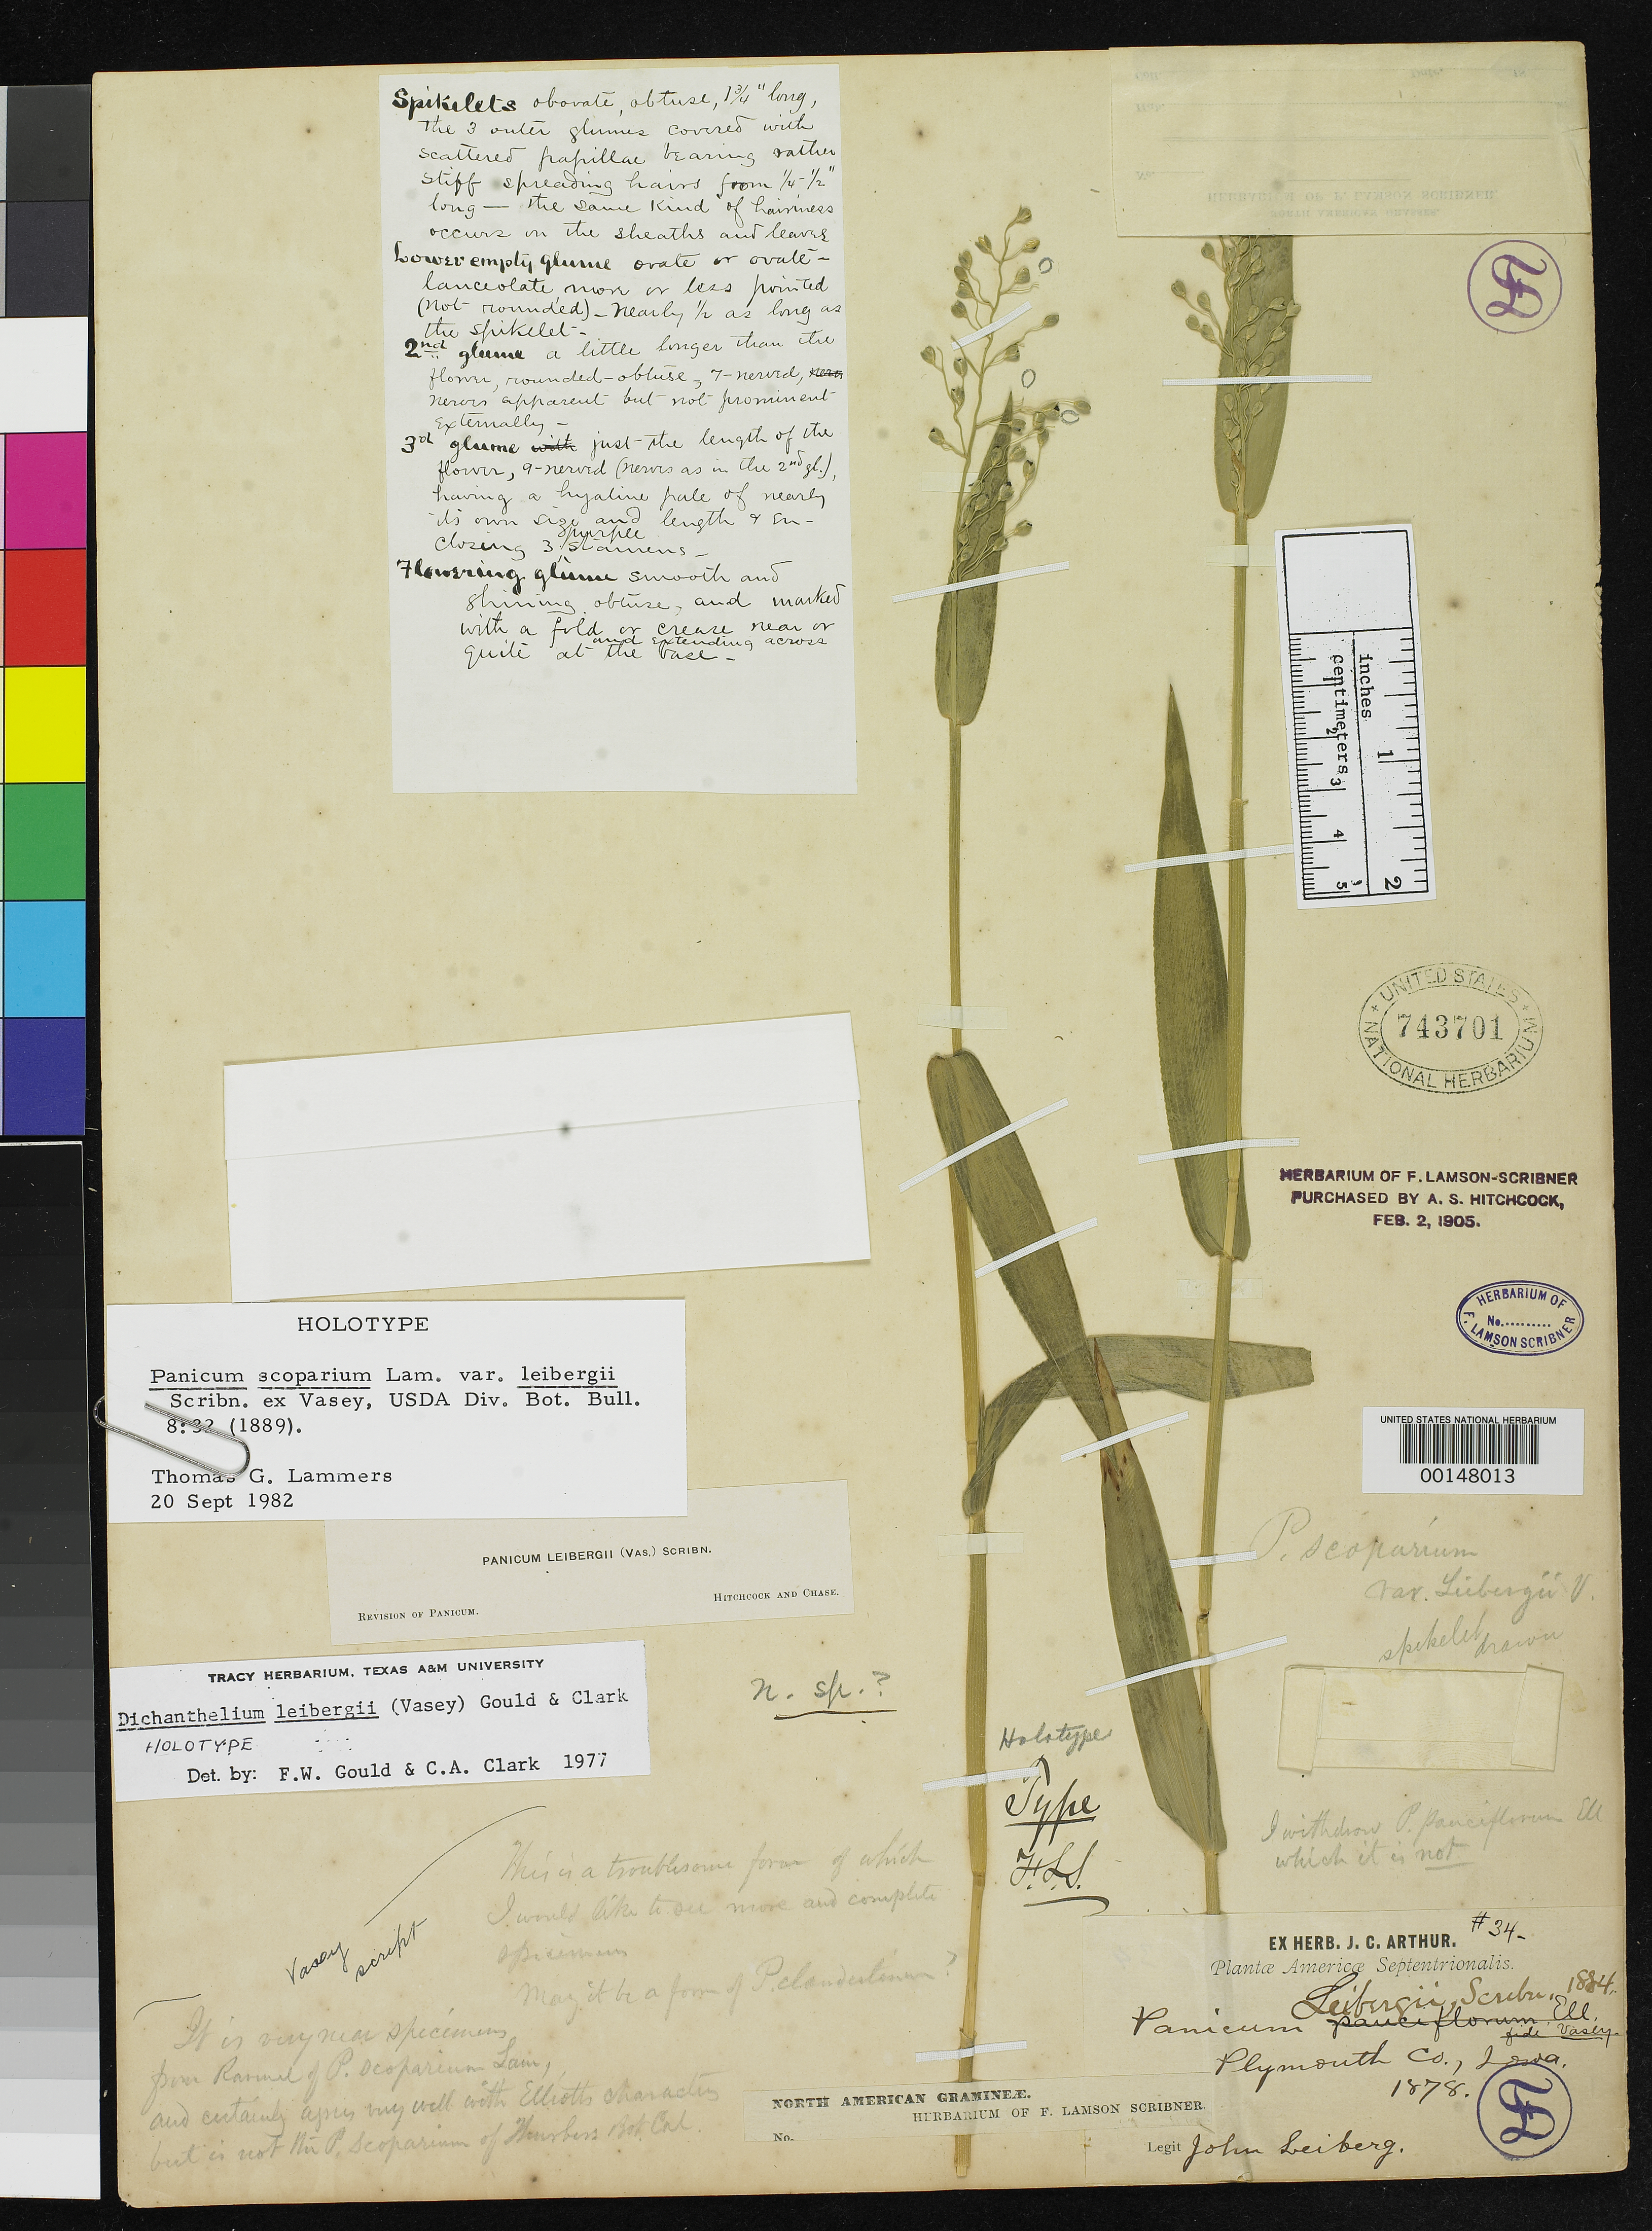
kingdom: Plantae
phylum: Tracheophyta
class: Liliopsida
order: Poales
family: Poaceae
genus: Panicum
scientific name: Panicum scoparium var. leibergii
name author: Vasey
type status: Holotype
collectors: J. Leiberg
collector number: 34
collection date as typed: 1878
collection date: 1878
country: United States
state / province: Iowa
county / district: Plymouth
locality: Plymouth Co., Iowa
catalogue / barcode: US 743701